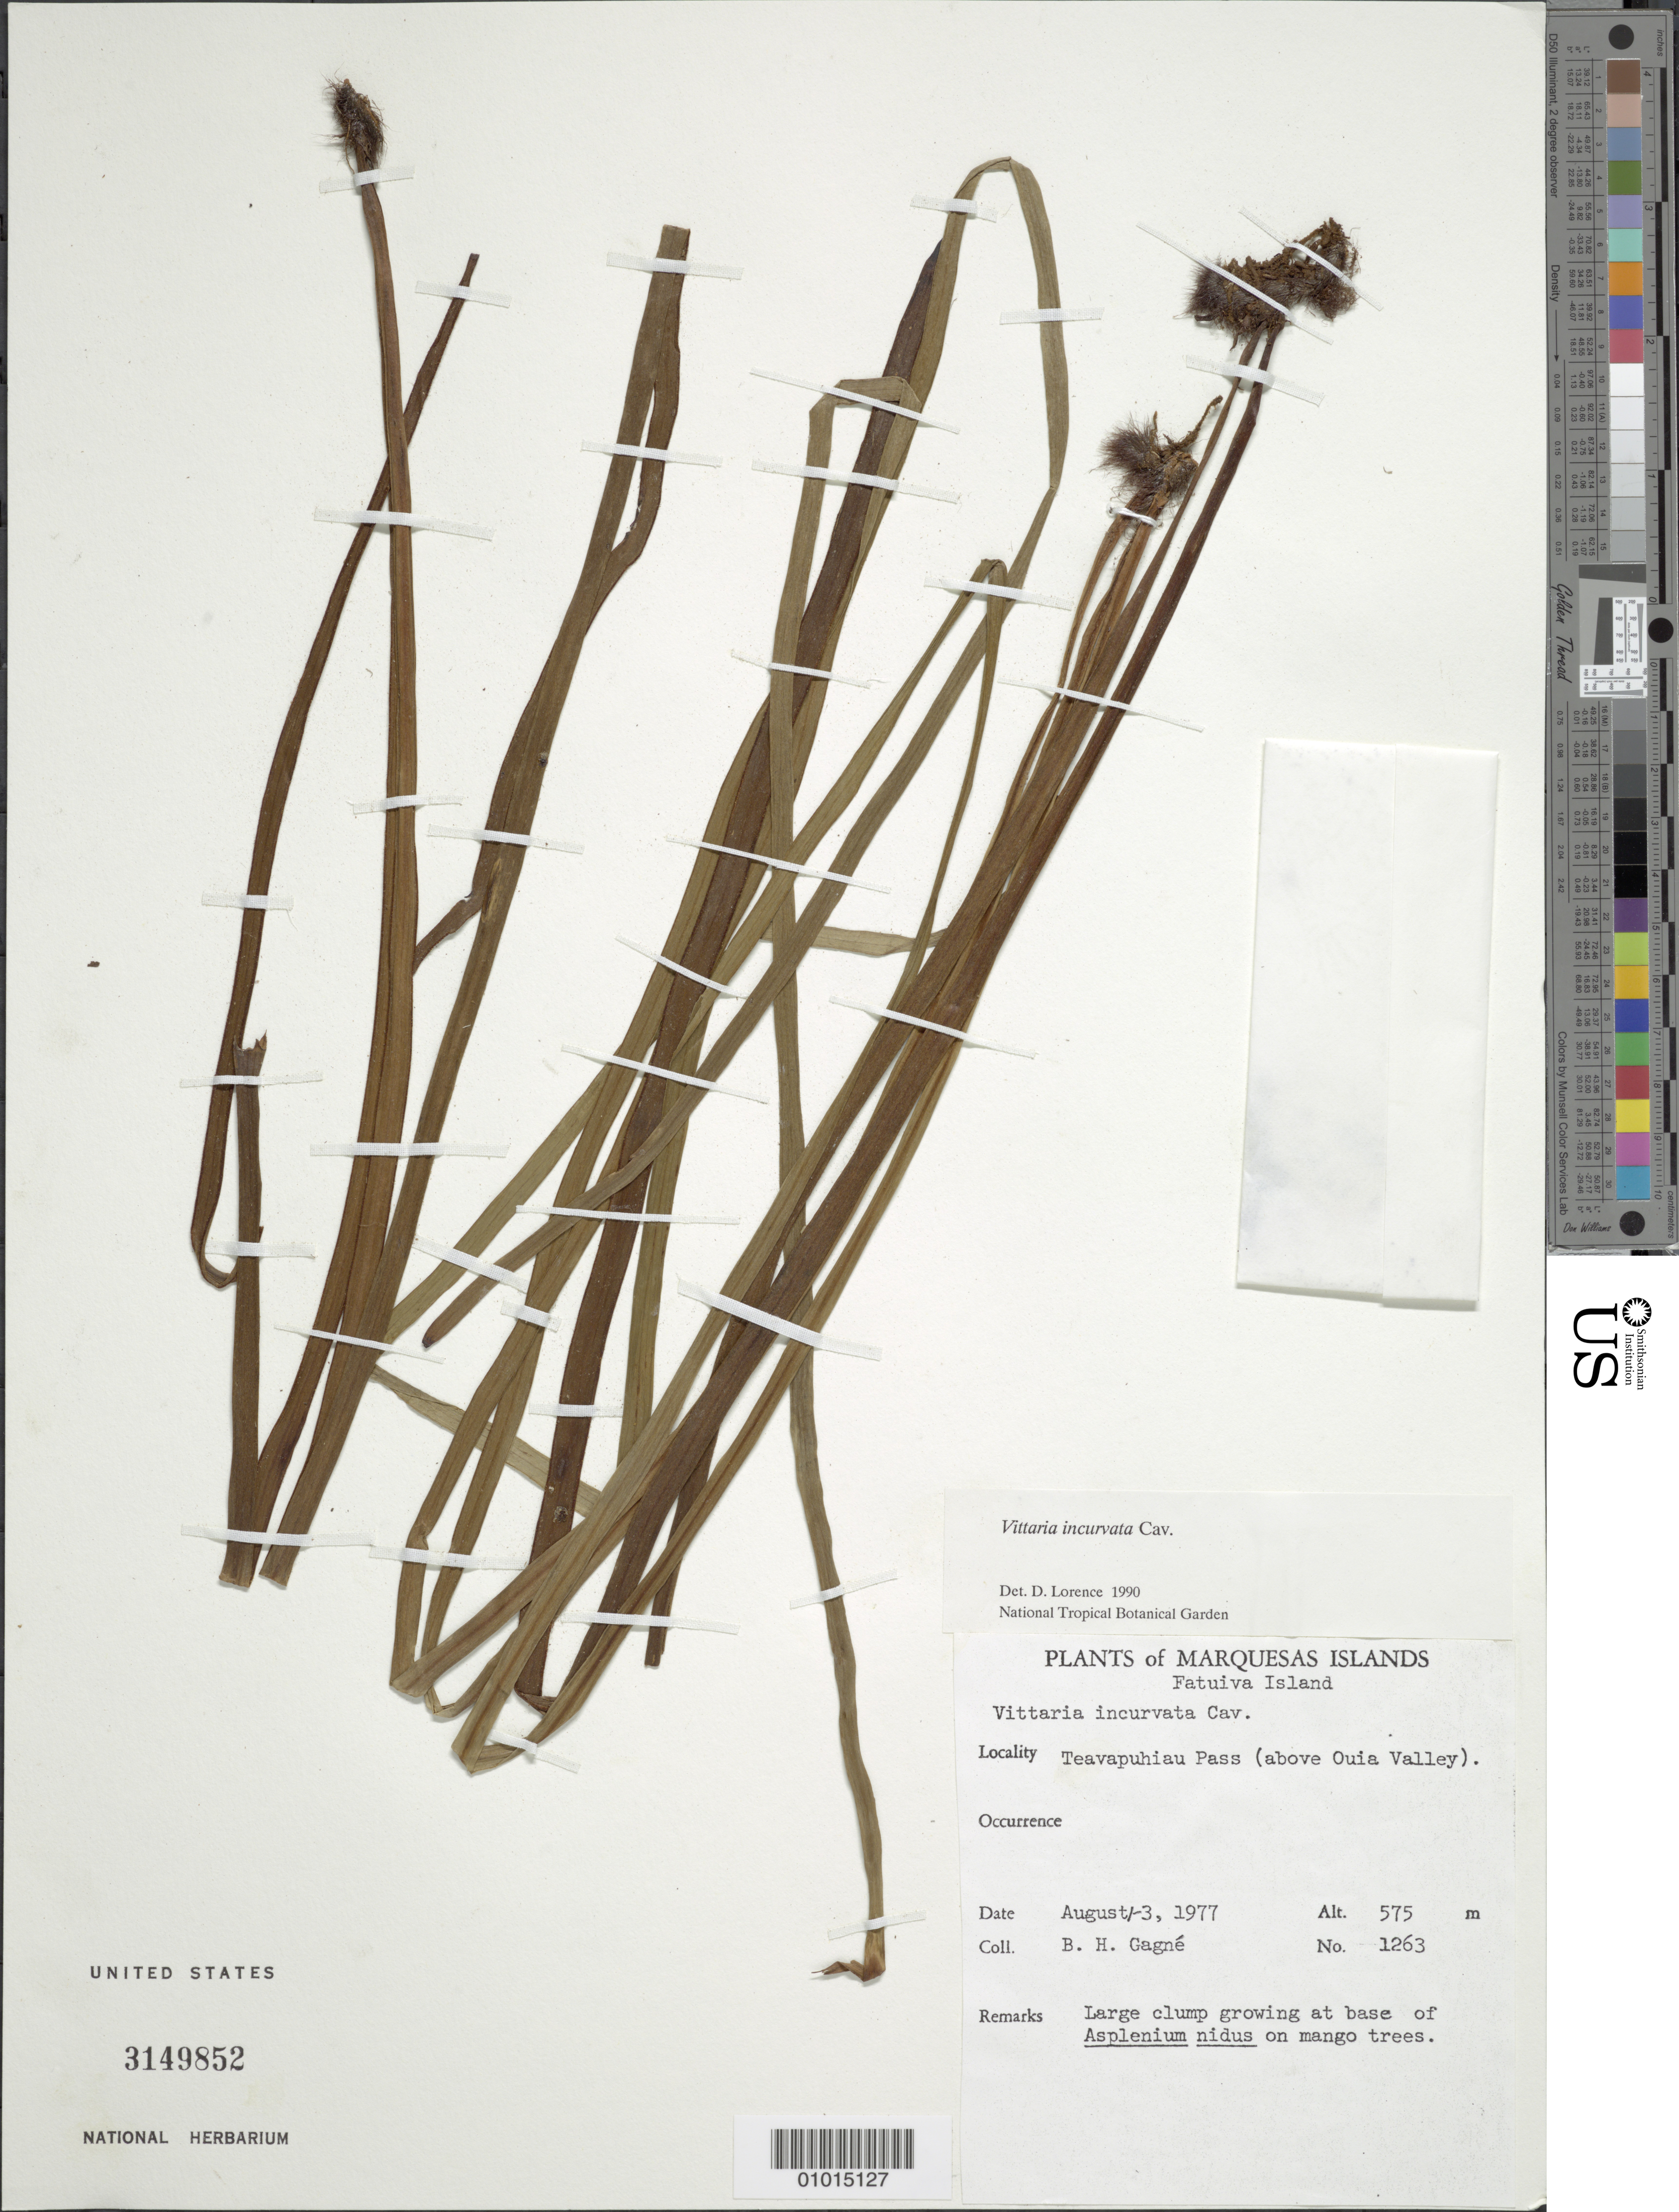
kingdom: Plantae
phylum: Tracheophyta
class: Polypodiopsida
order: Polypodiales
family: Pteridaceae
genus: Haplopteris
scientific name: Haplopteris elongata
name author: (Sw.) Crane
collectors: B. H. Gagné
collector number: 1263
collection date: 1977-08-01/1977-08-03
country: French Polynesia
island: Fatu Hiva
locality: Teavapuhiau Pass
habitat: Large clump growing at base of Asplenium nidus on mango trees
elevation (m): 575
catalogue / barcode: US 3149852